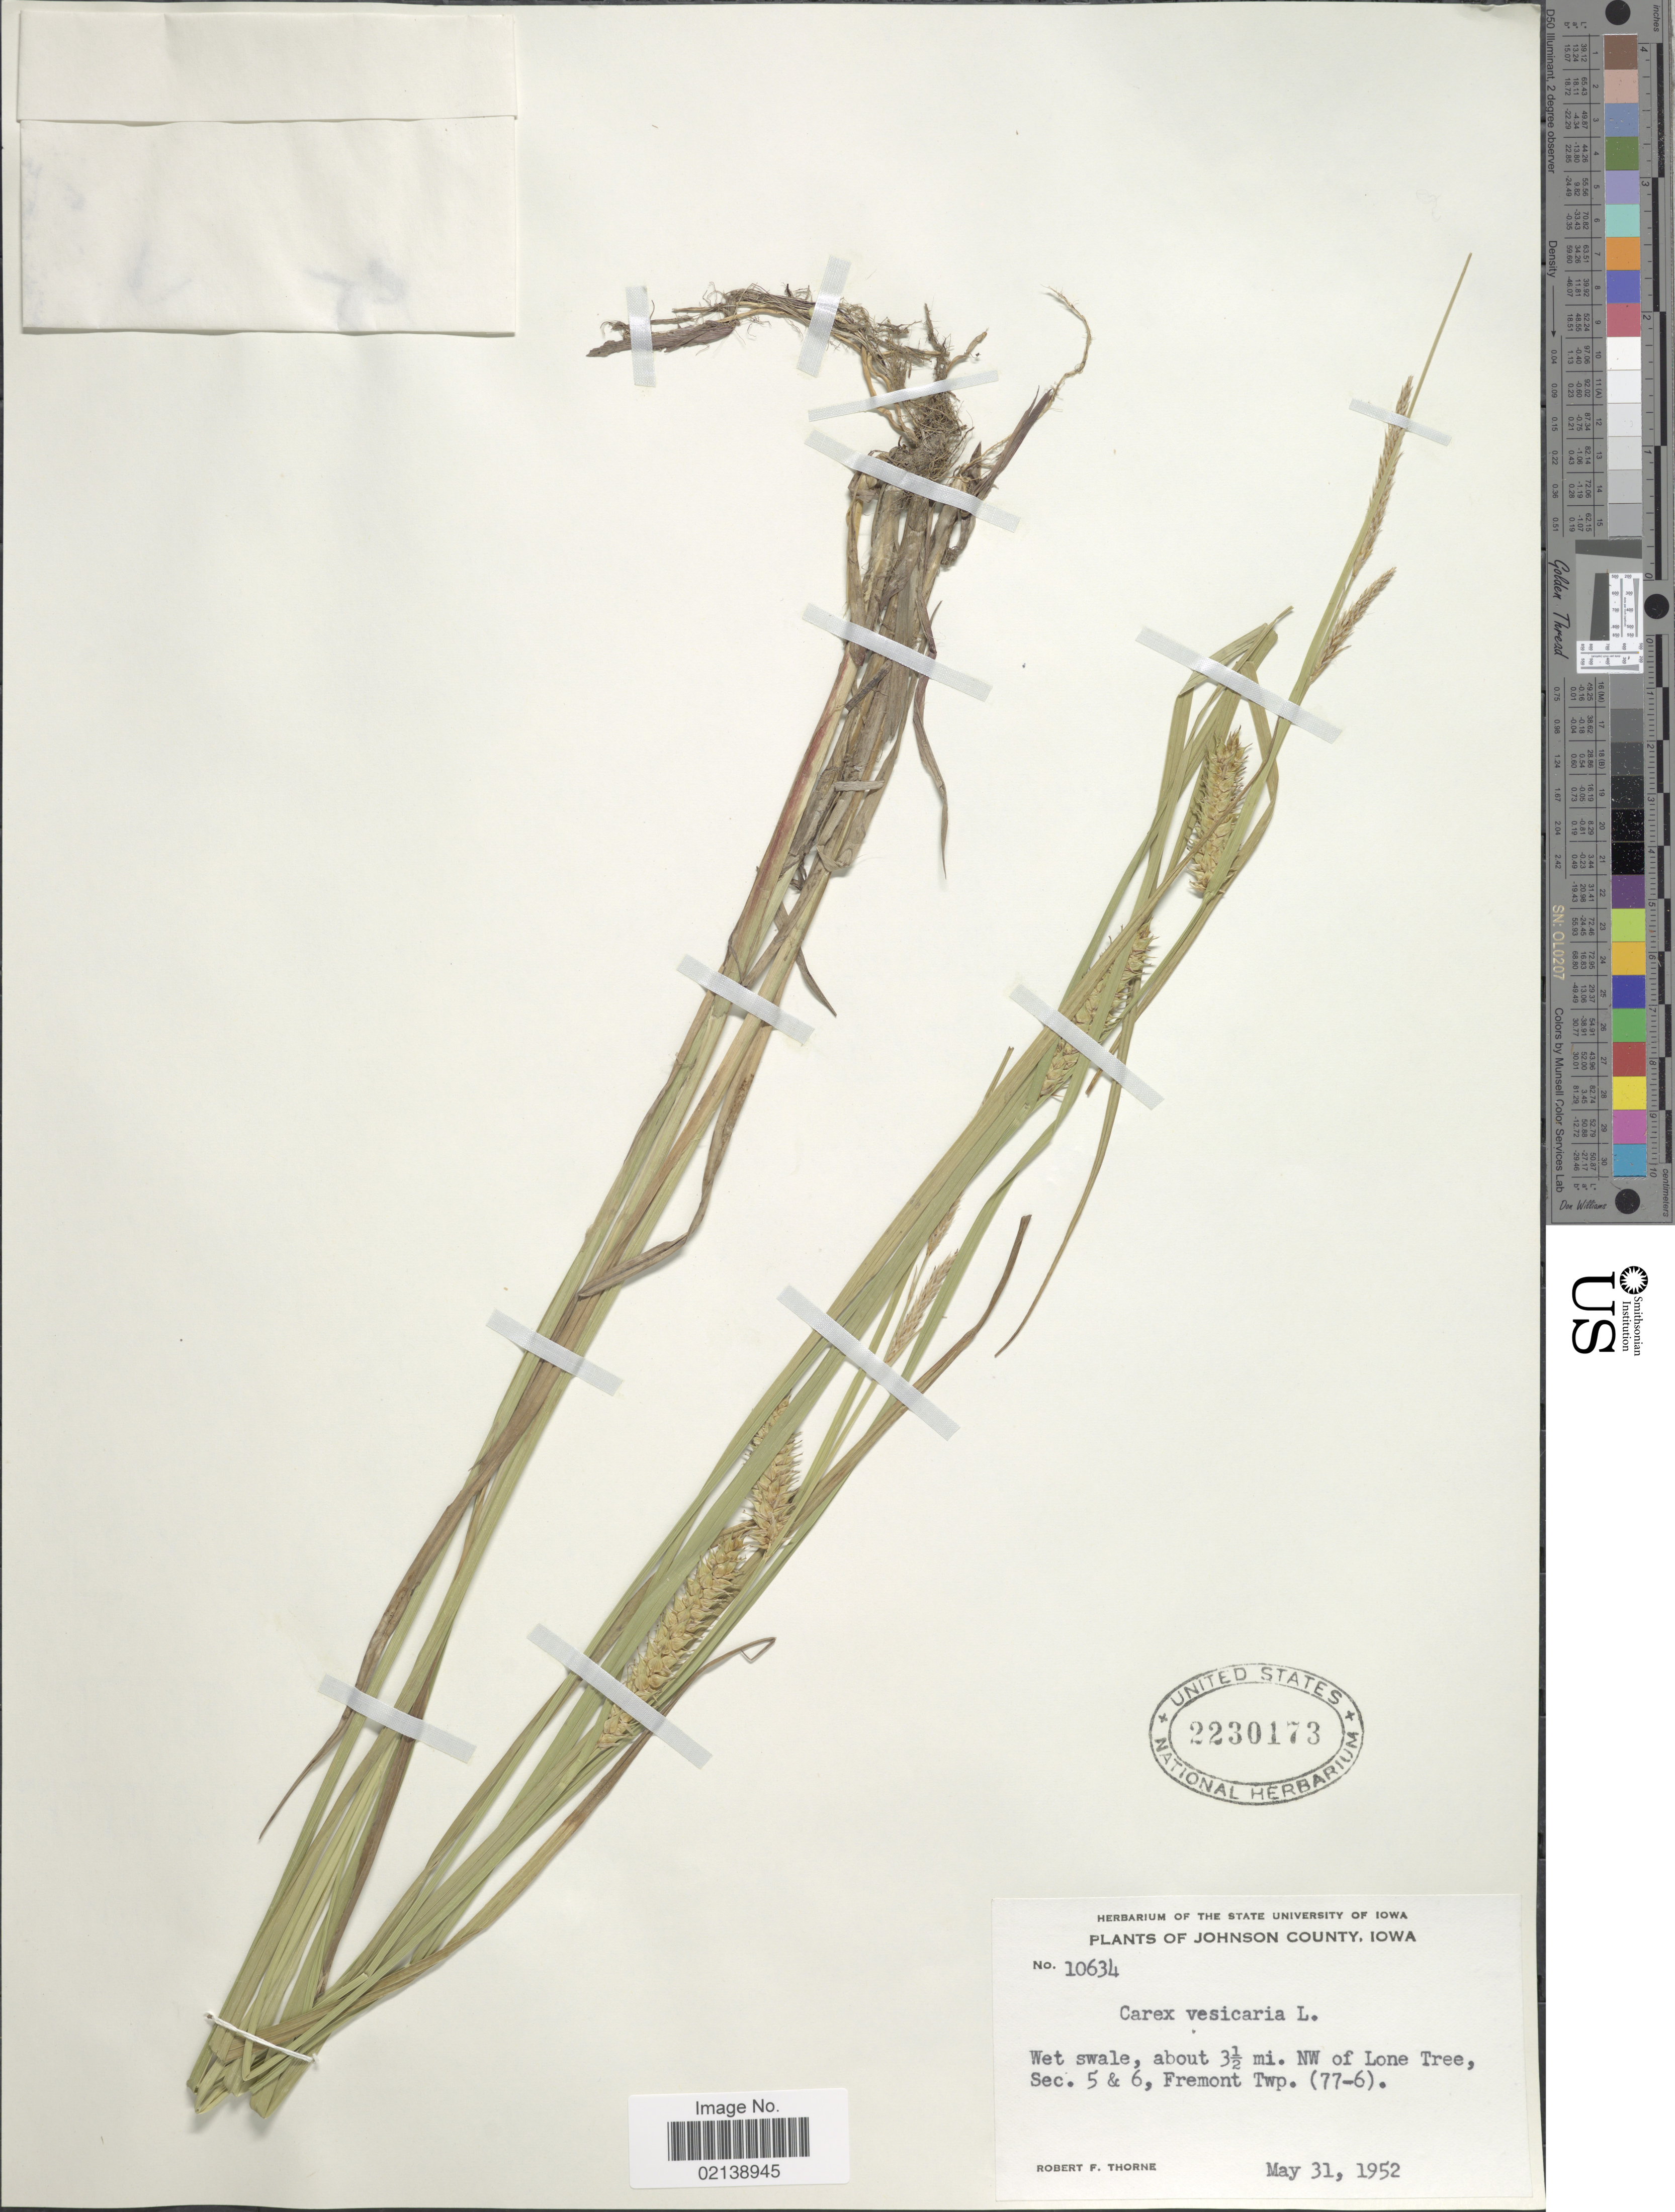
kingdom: Plantae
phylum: Tracheophyta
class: Liliopsida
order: Poales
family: Cyperaceae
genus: Carex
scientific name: Carex vesicaria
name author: L.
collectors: R. F. Thorne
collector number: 10634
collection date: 1952-05-31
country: United States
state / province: Iowa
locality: Johnson County, Wet swale, about 3½ mi. NW of Lone Tree, Sec.5 & 6, Fremont Twp. (77-6)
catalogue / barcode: US 2230173